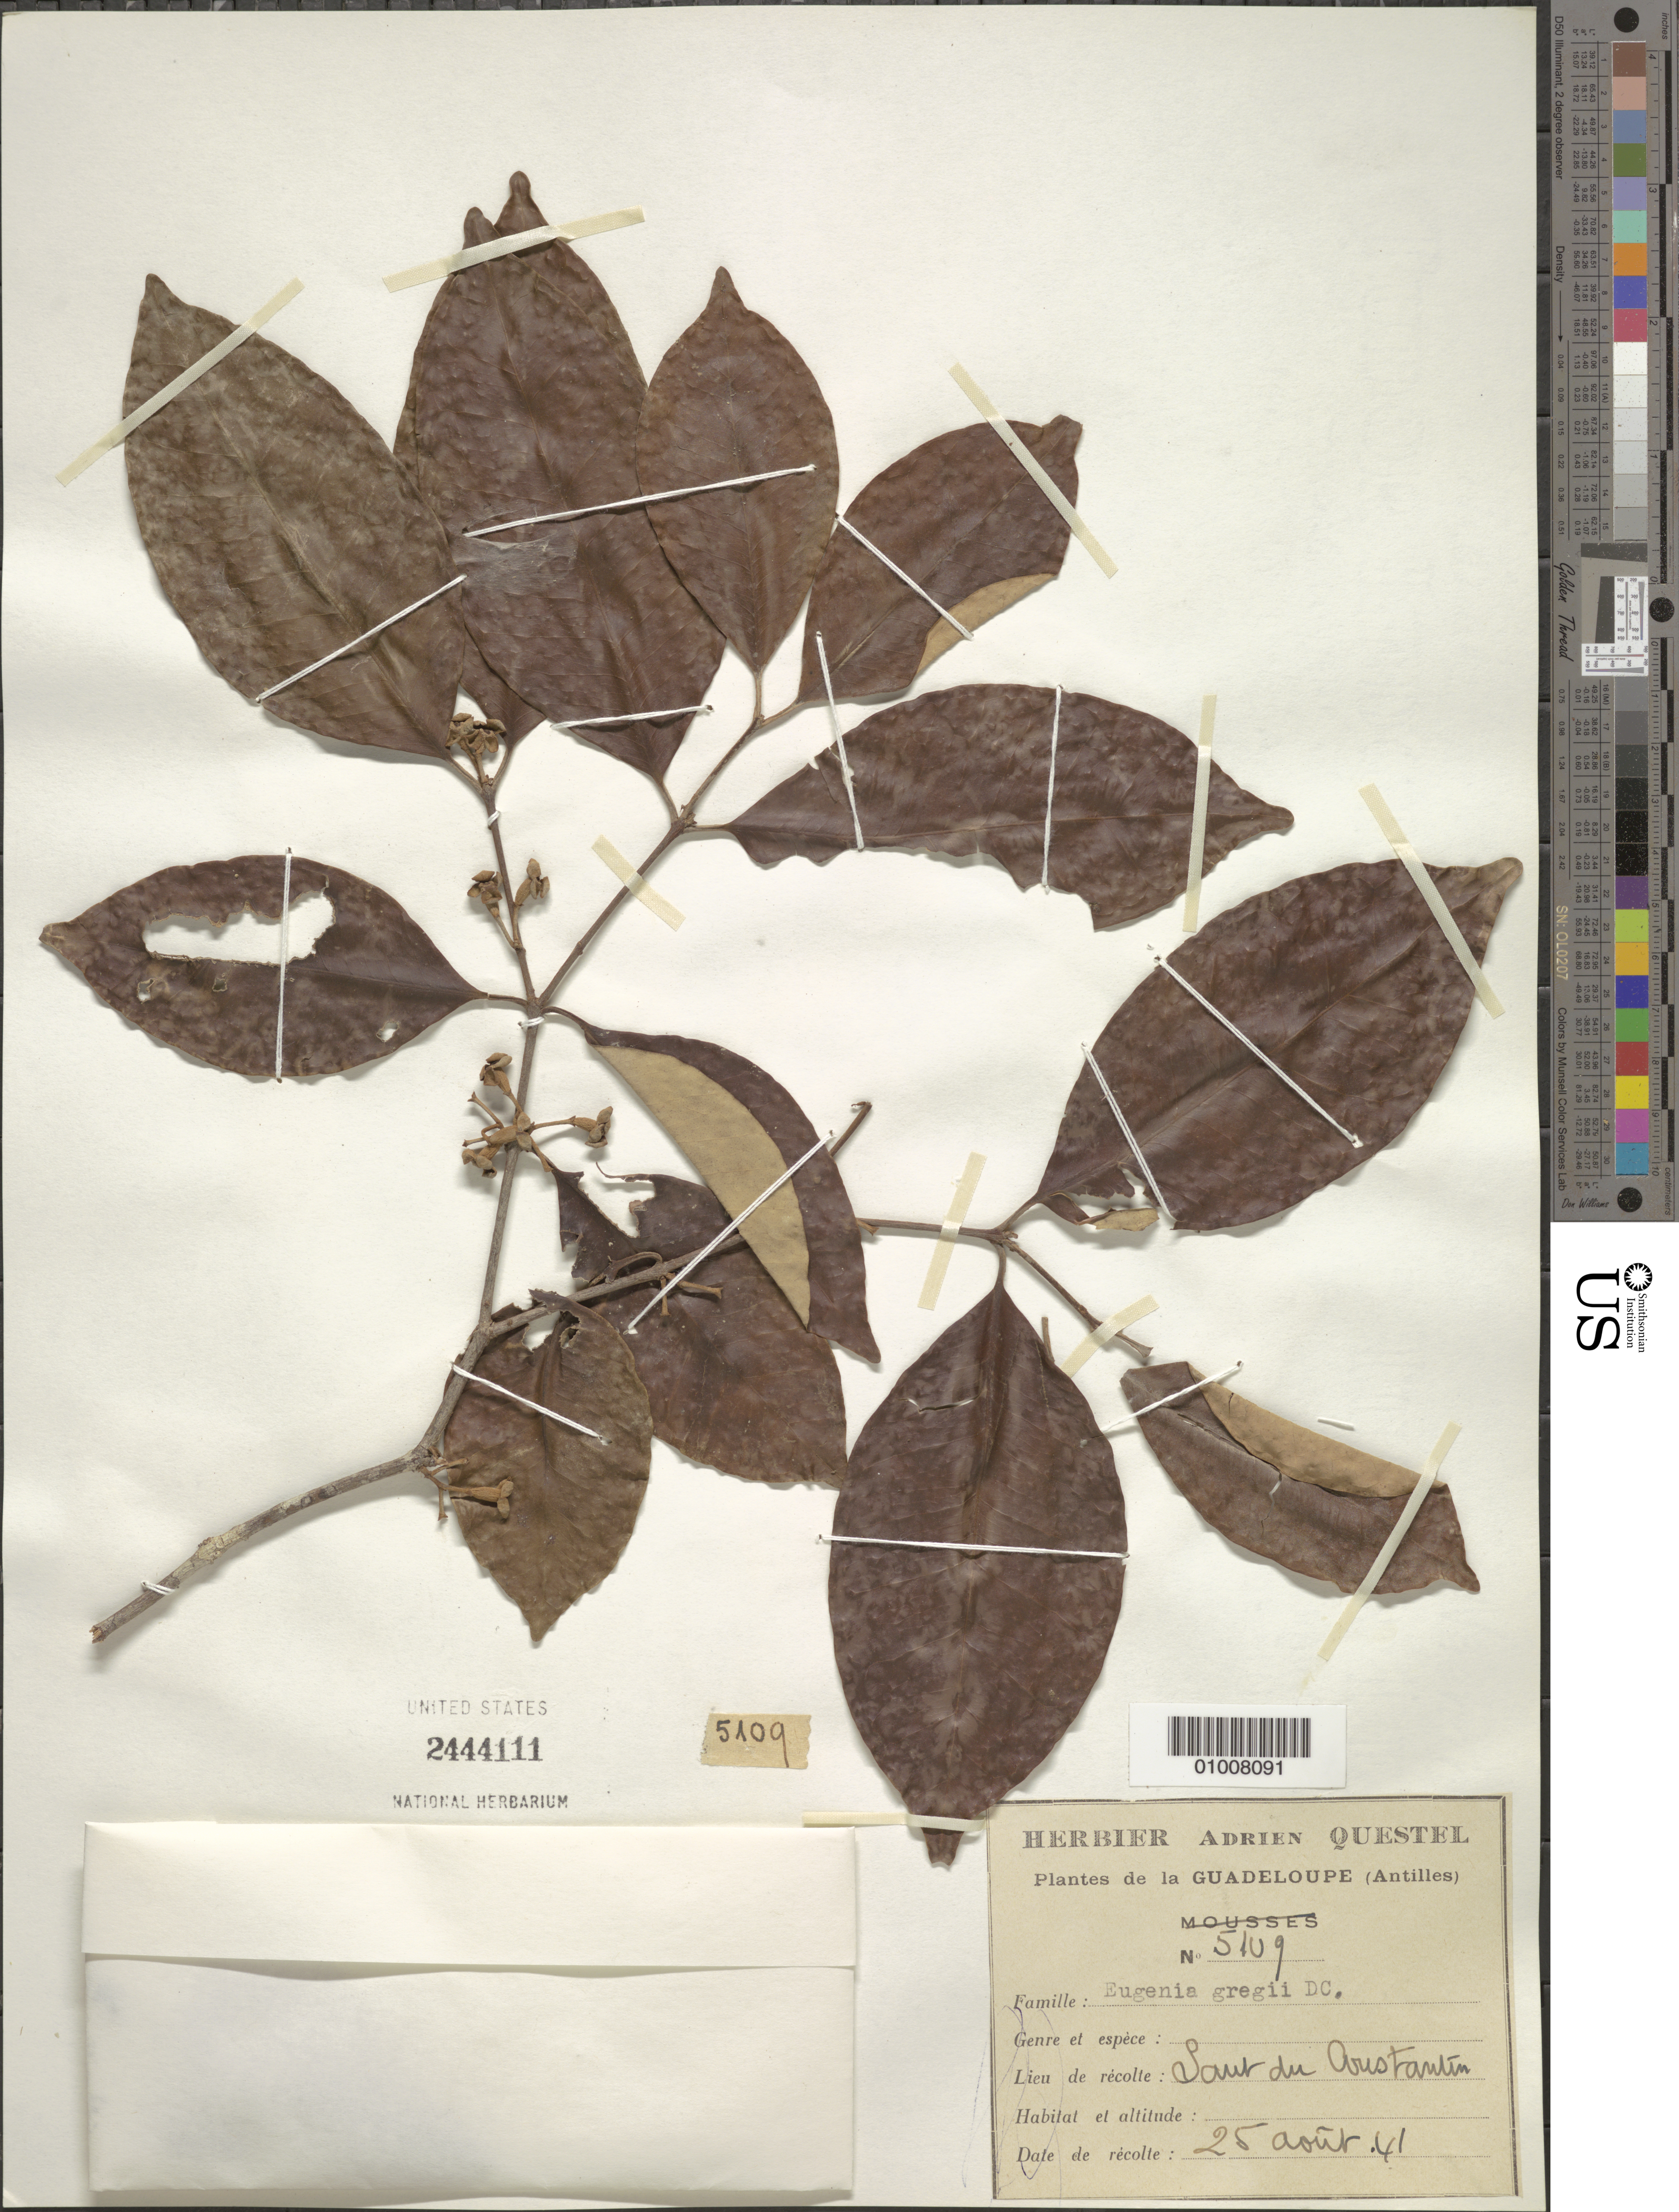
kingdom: Plantae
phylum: Tracheophyta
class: Magnoliopsida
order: Myrtales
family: Myrtaceae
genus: Eugenia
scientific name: Eugenia gregii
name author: (Sw.) Poir.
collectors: A. Questel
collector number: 5109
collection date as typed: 25 Aug 1941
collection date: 1941-08-25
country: Guadeloupe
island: Basse Terre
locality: Sant du A--s (illeg.) Fantin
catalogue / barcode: US 2444111